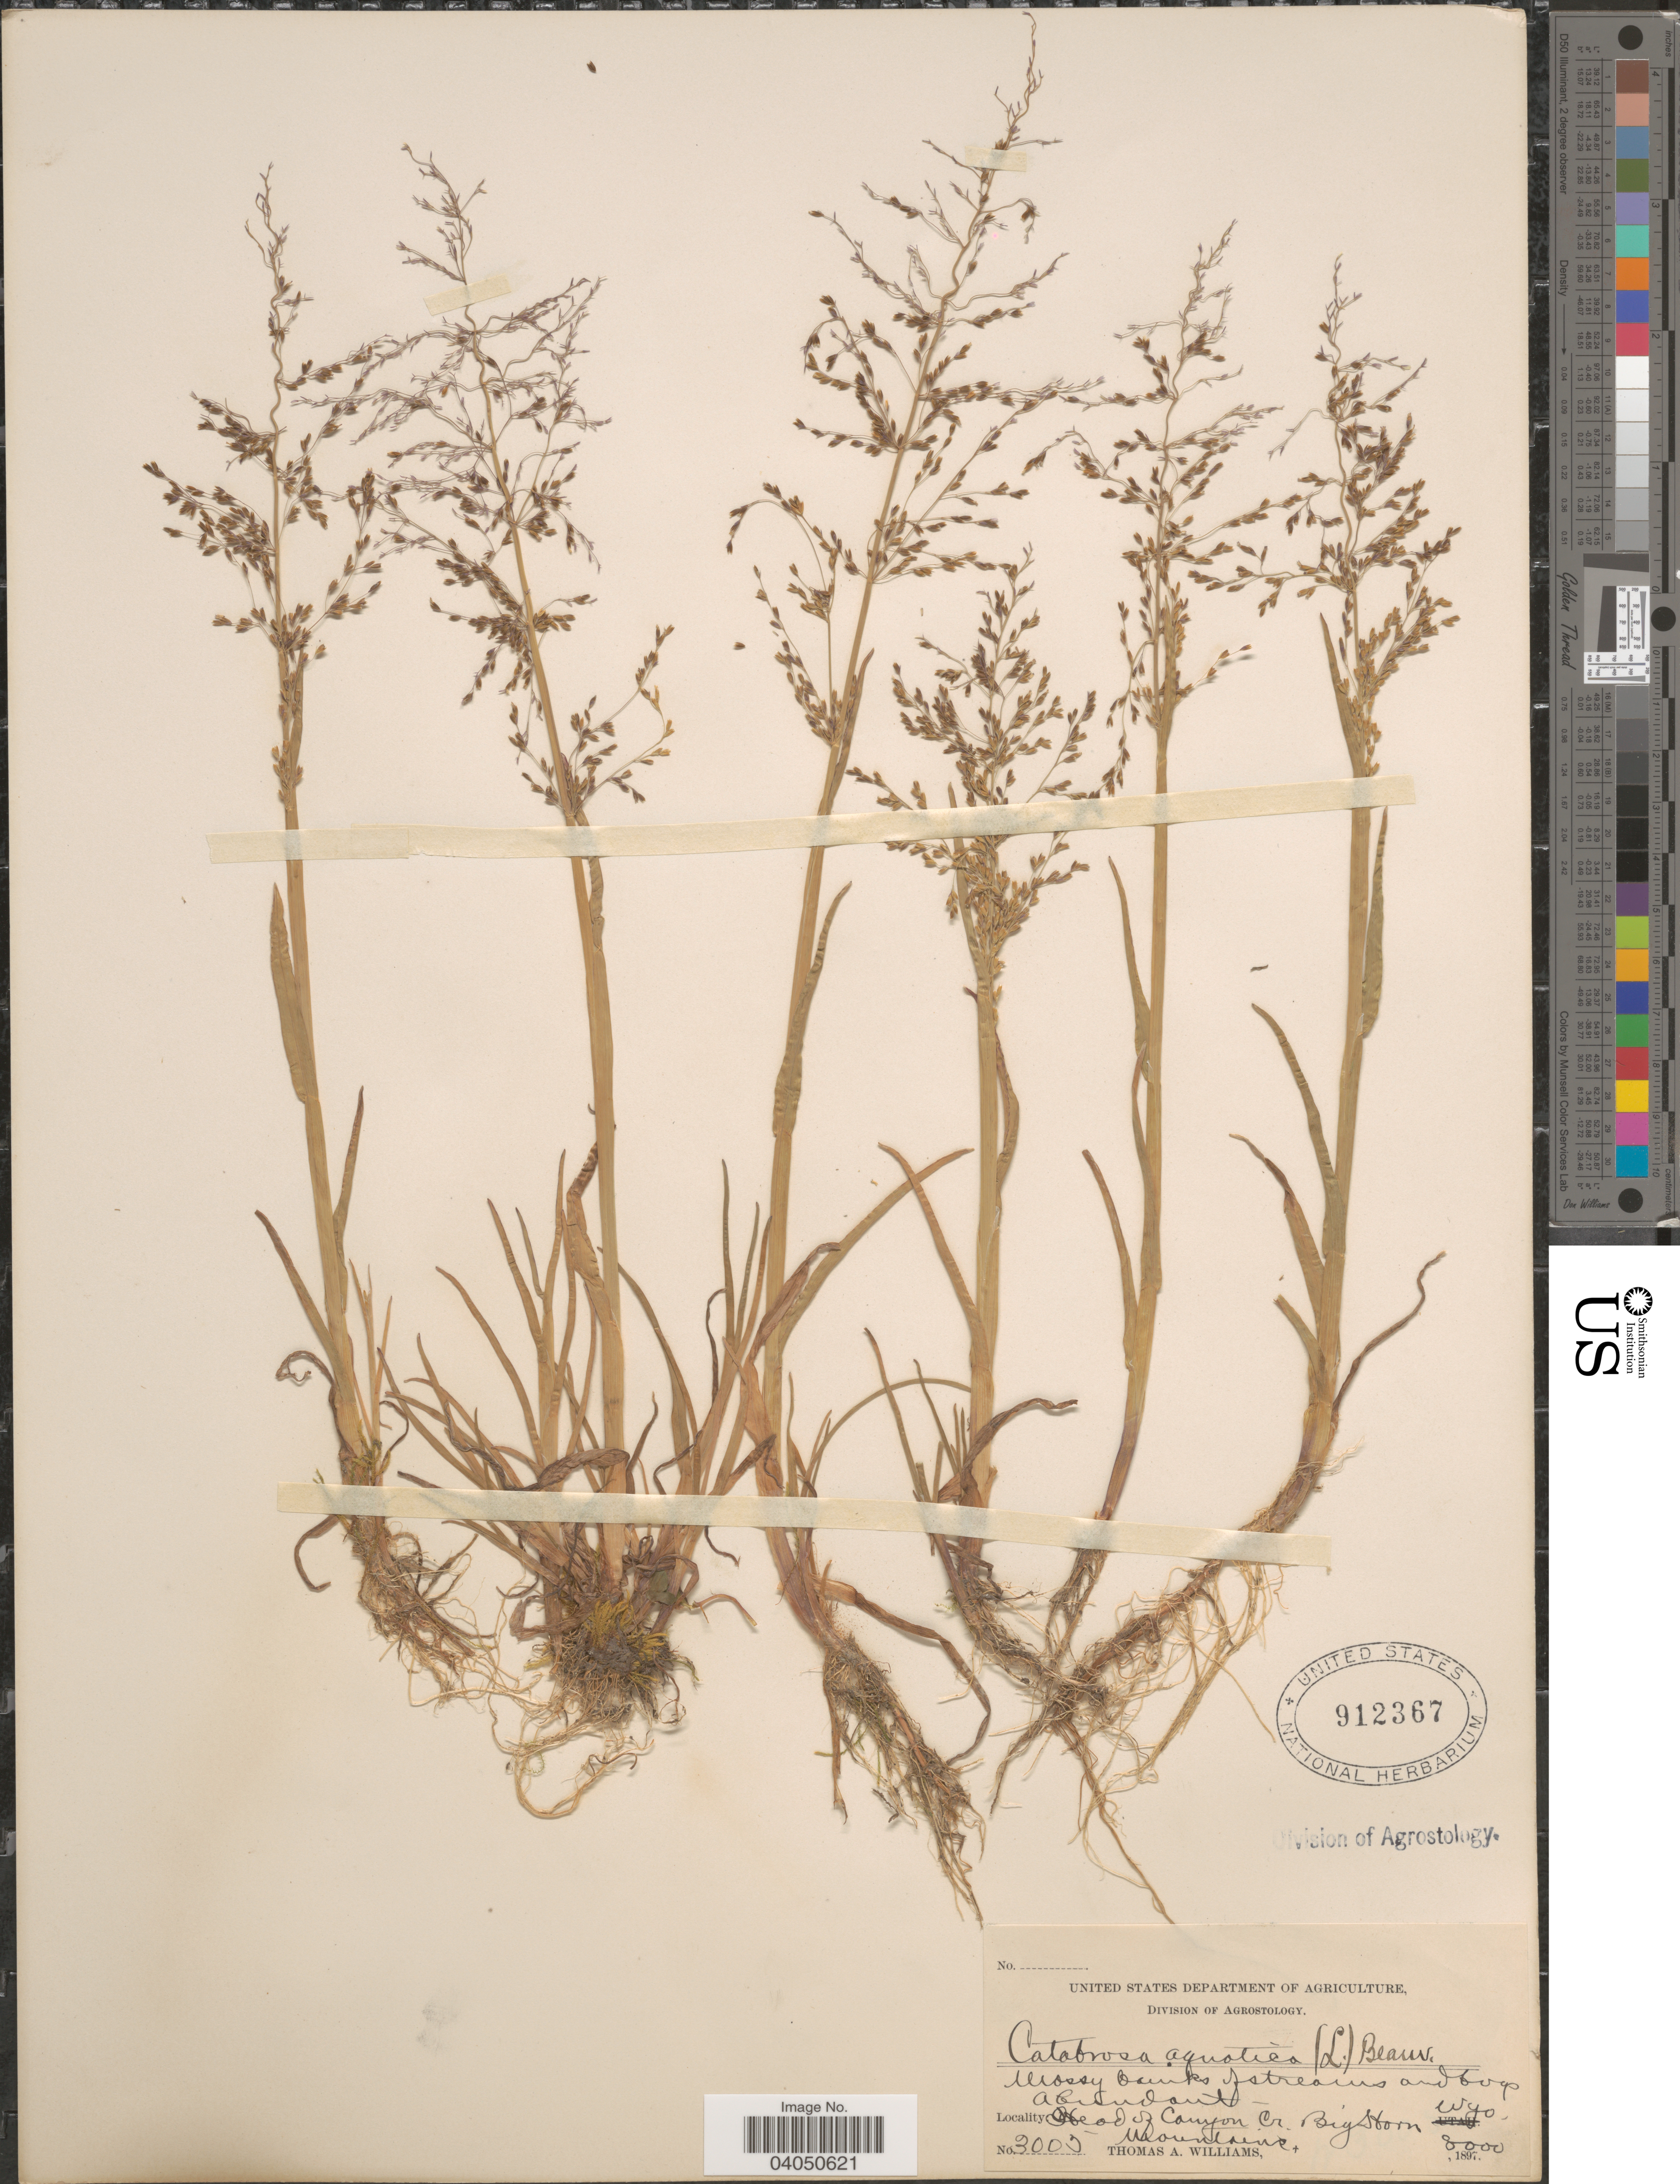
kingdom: Plantae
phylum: Tracheophyta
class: Liliopsida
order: Poales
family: Poaceae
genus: Catabrosa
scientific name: Catabrosa aquatica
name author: (L.) P. Beauv.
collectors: T. A. Williams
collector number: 3005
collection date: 1897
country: United States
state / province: Wyoming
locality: Head of Canyon Cr. Big Horn Mountains.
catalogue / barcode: US 912367